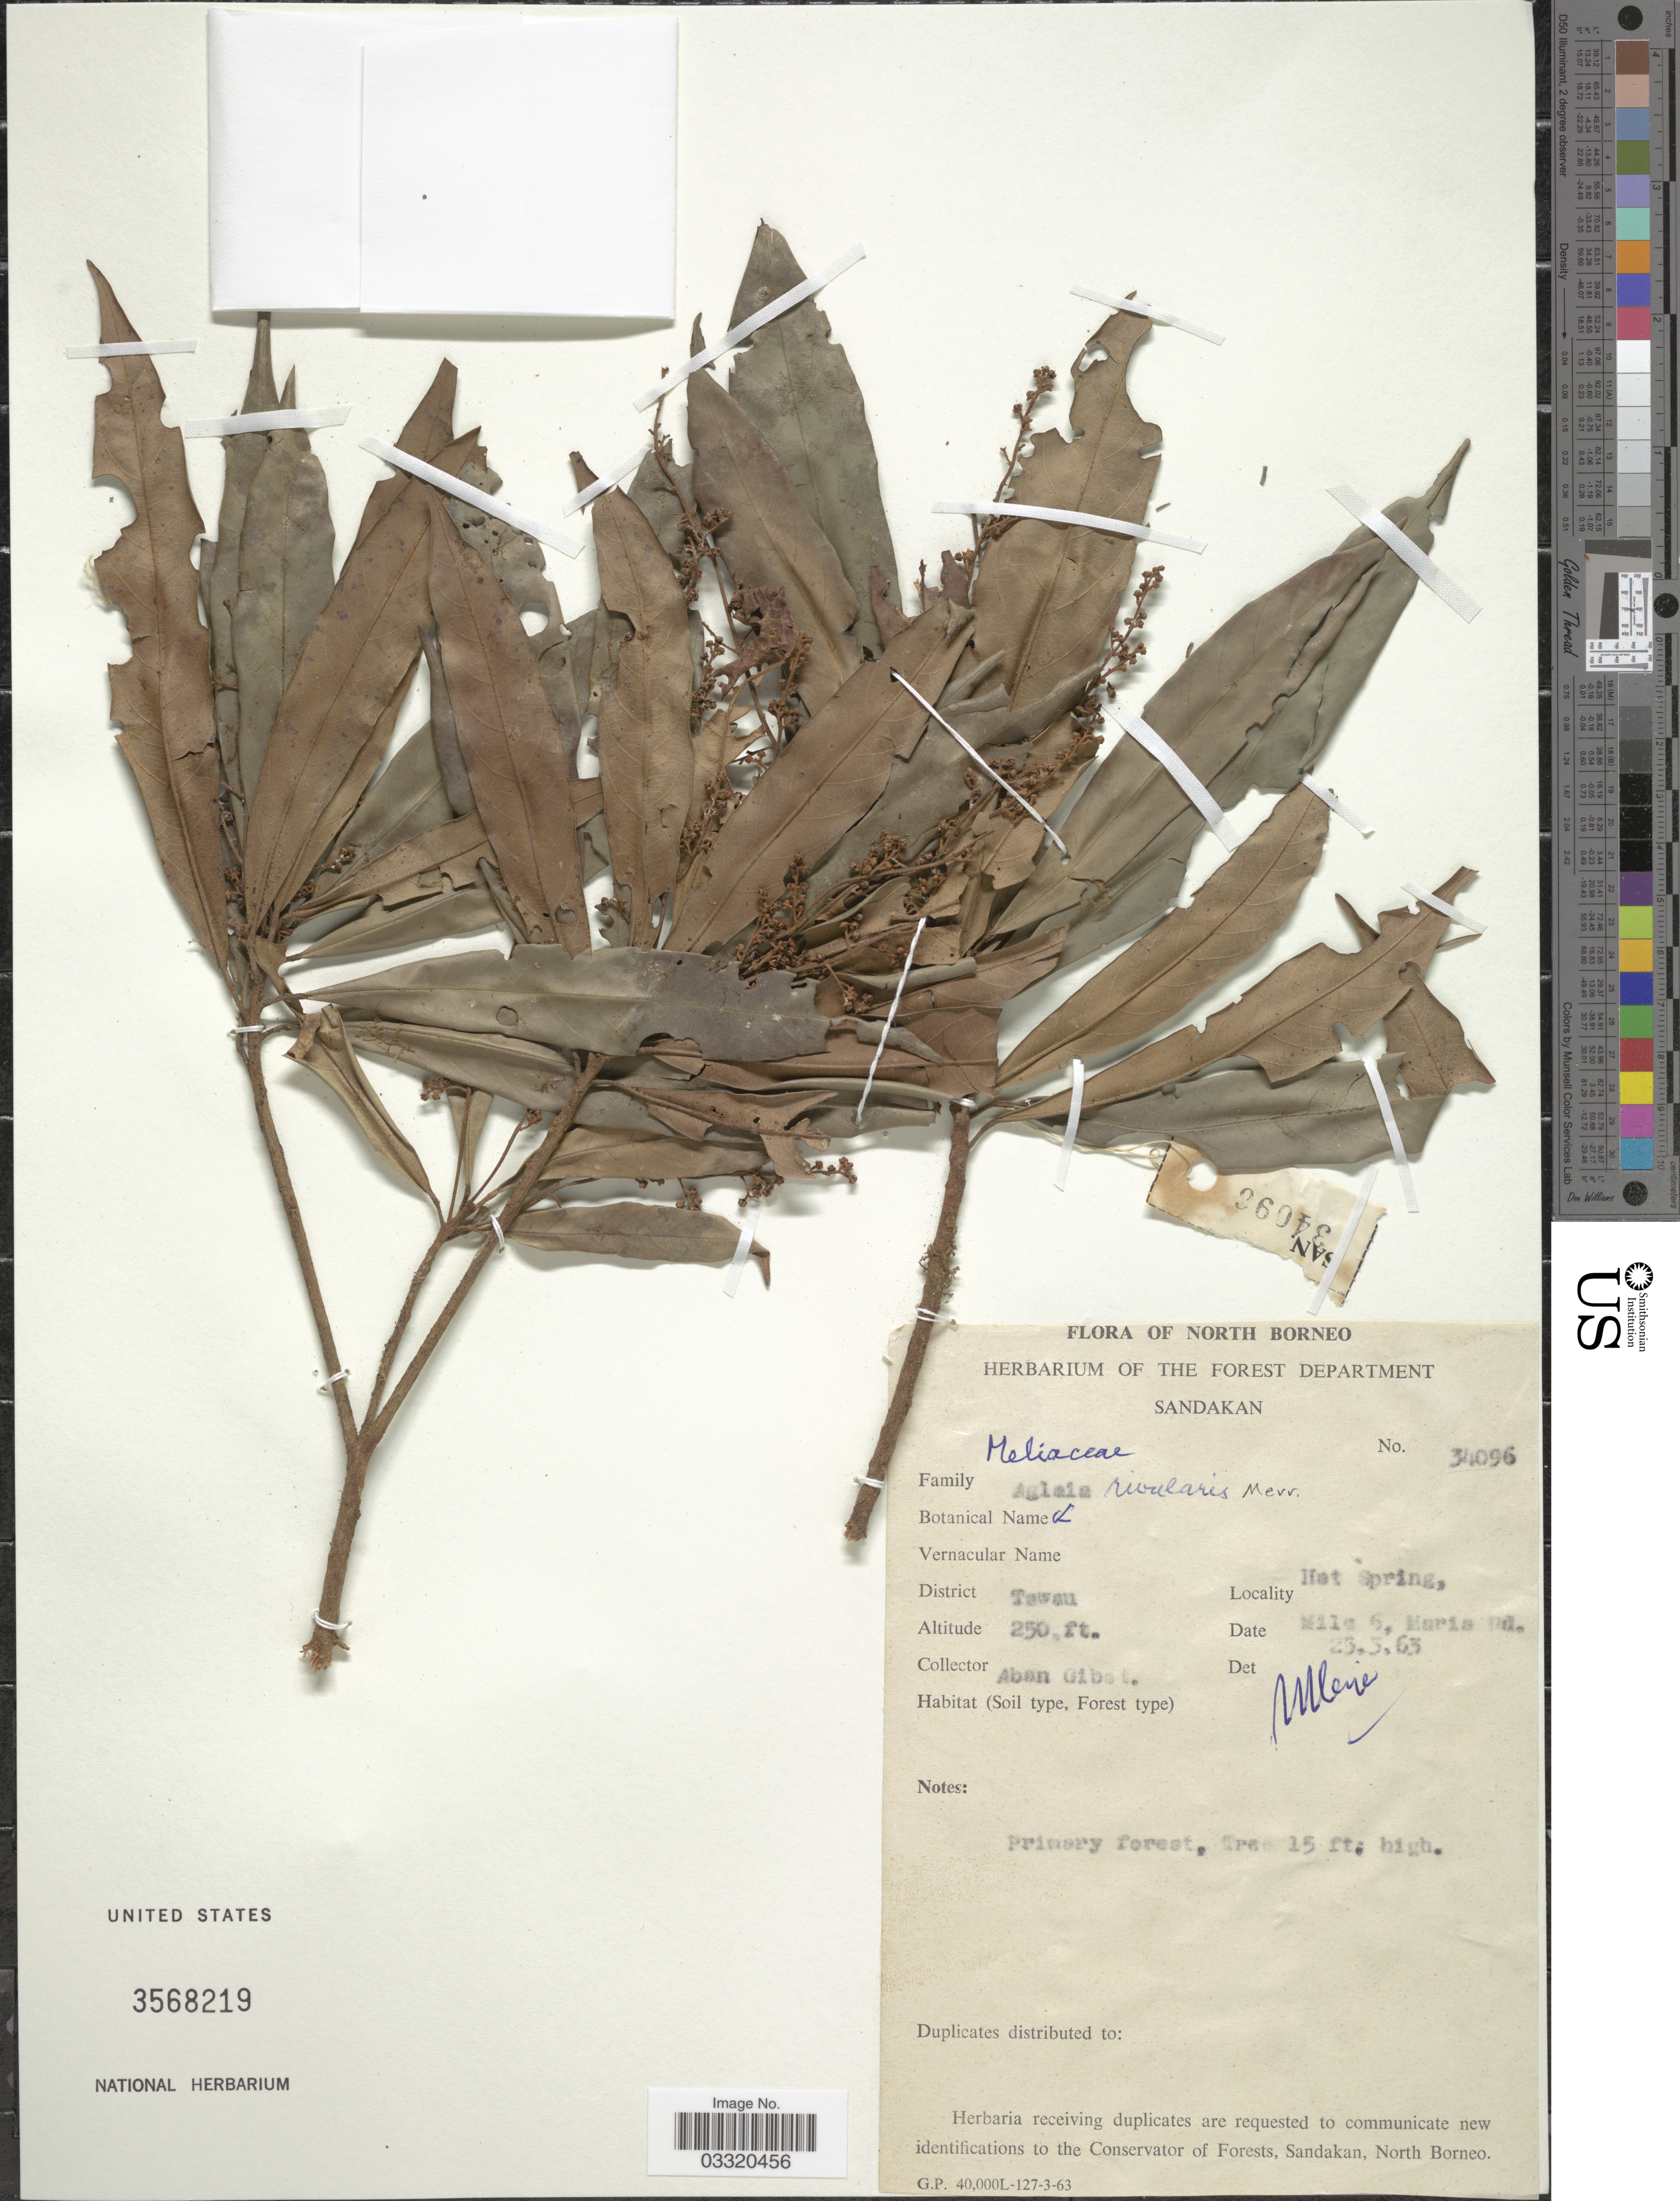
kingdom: Plantae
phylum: Tracheophyta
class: Magnoliopsida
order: Sapindales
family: Meliaceae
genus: Aglaia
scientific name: Aglaia rivularis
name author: Merr.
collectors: A. Gibot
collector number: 34096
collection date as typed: Transcribed d/m/y: 23/3/63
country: Malaysia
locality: North Borneo. District Tawau. Hot Spring, Mile 5, Maria Id.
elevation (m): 76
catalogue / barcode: US 3568219